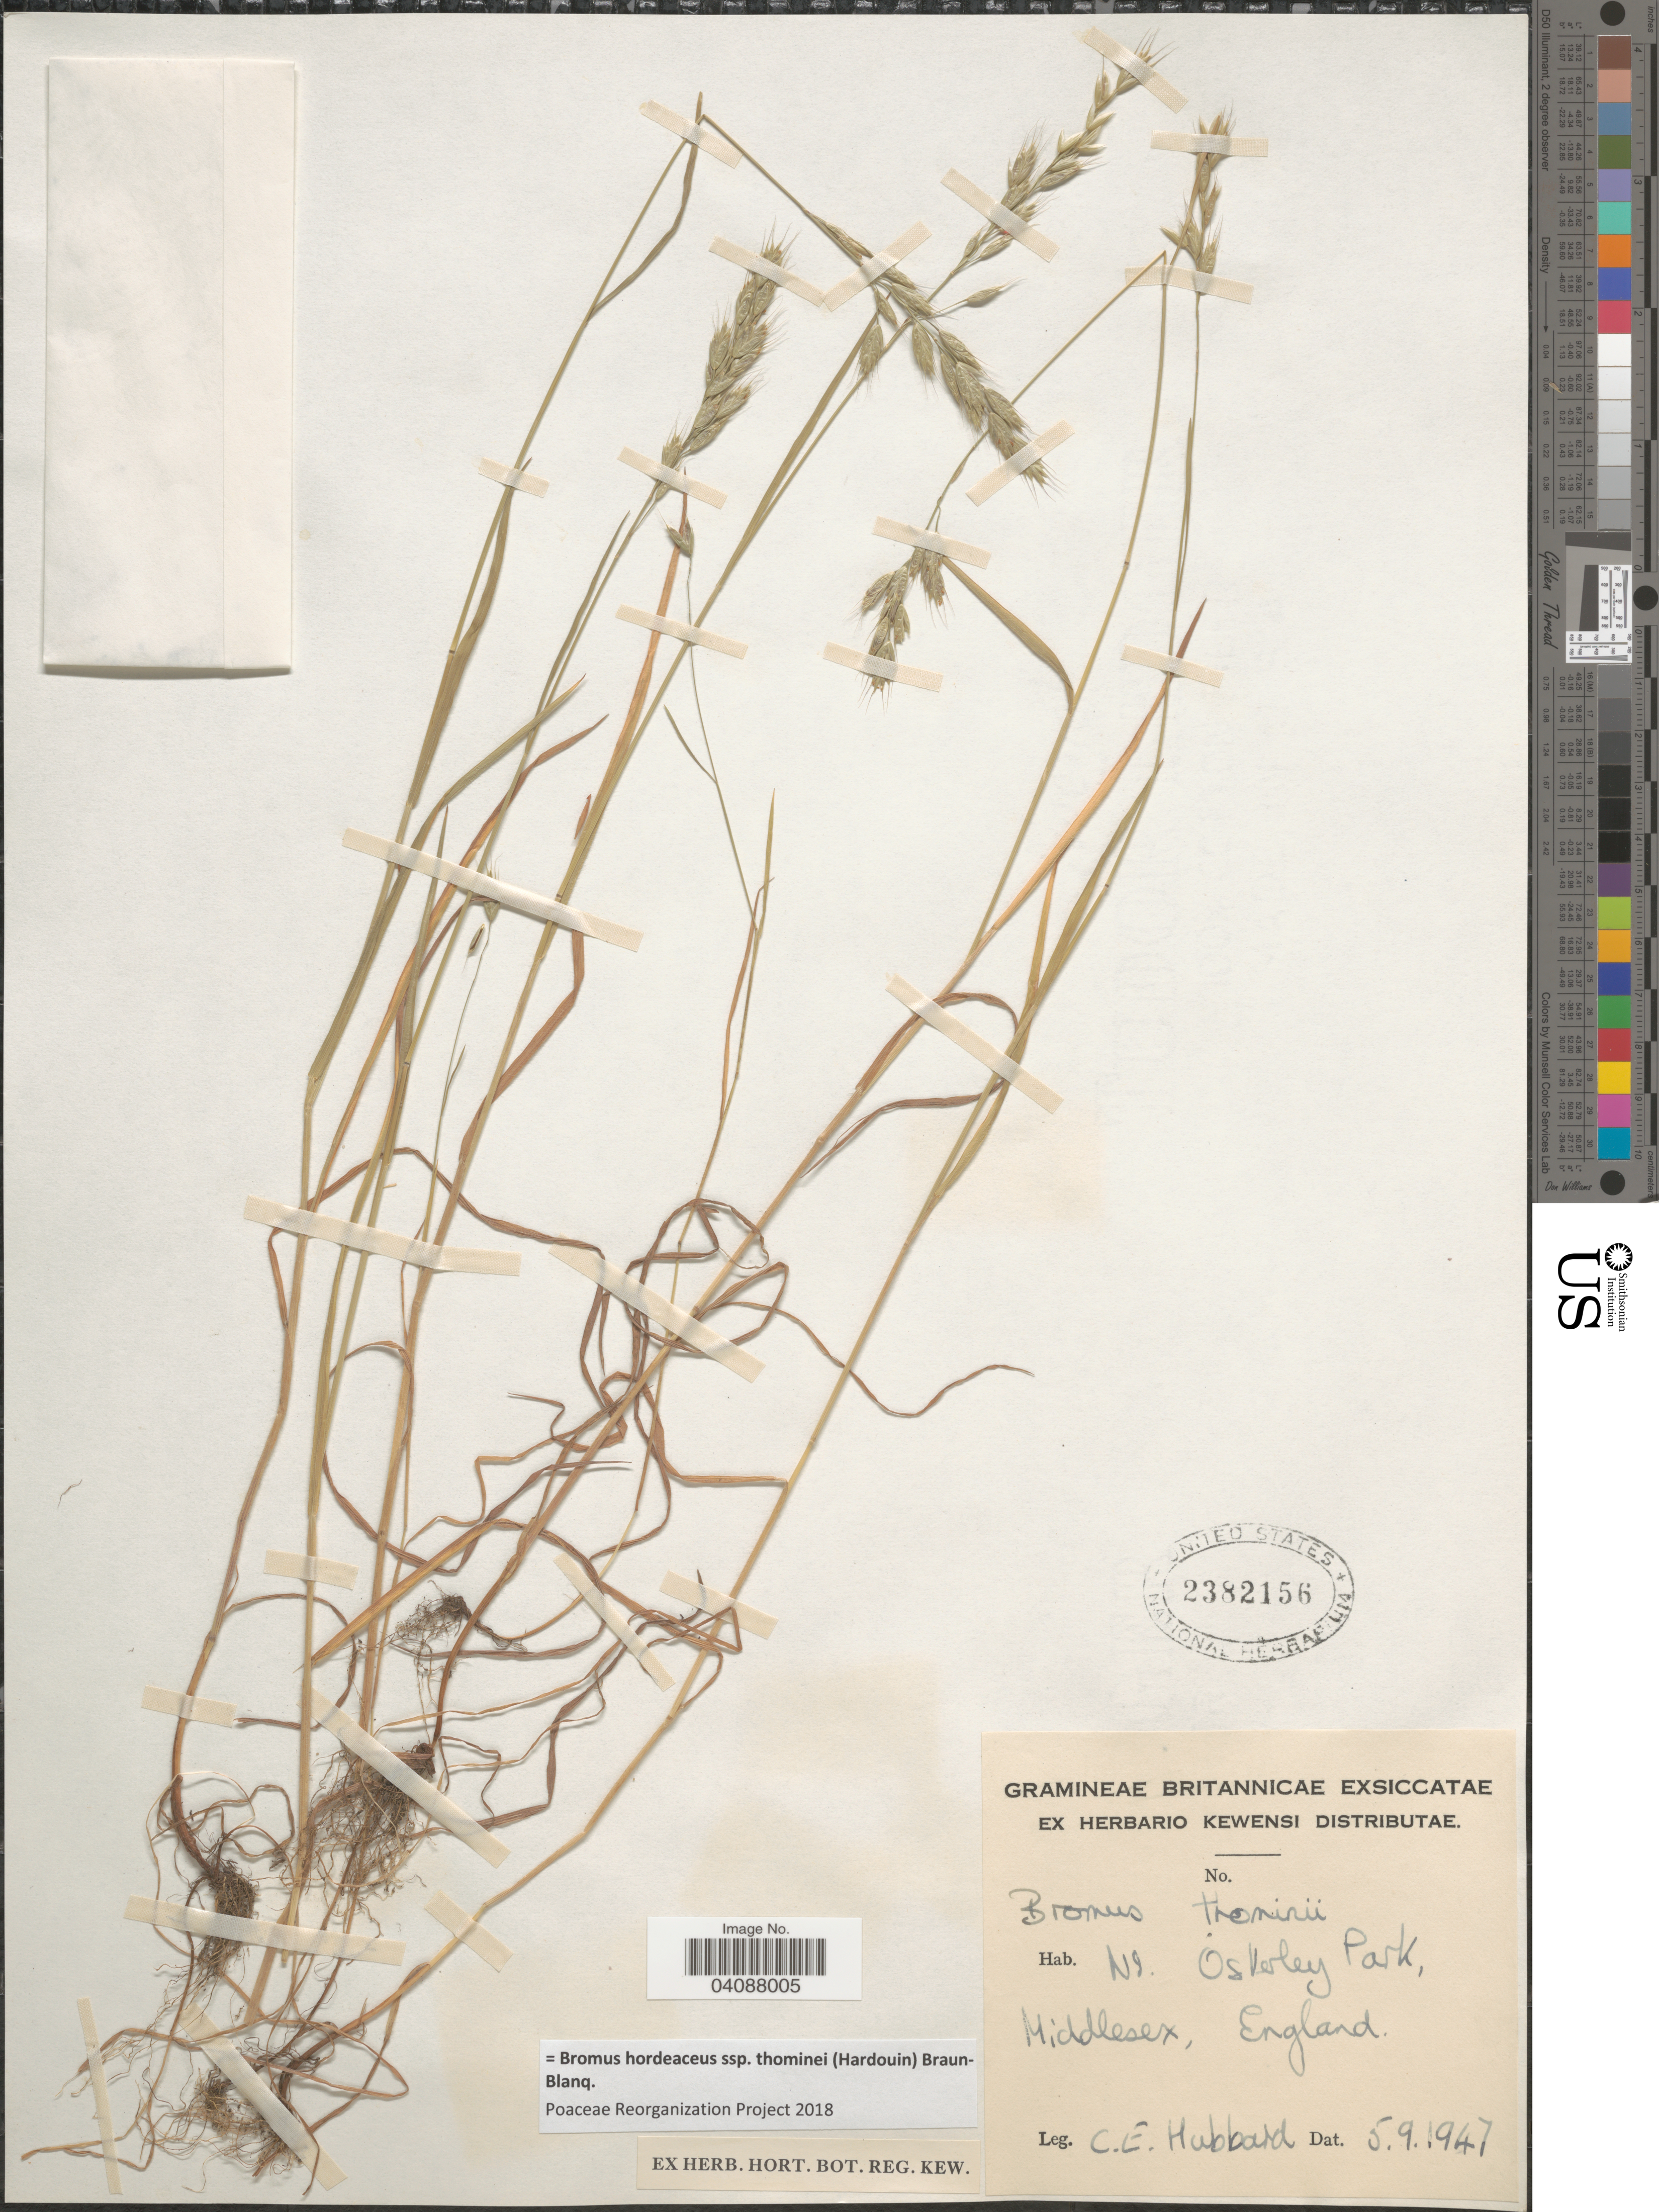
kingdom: Plantae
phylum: Tracheophyta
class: Liliopsida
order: Poales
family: Poaceae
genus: Bromus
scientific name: Bromus hordeaceus subsp. thominei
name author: (Hardouin) Braun-Blanq.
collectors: C. E. Hubbard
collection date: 1947-09-05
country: United Kingdom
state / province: England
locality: Britannicae. NI. Osterley Park, Middlesex.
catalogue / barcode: US 2382156